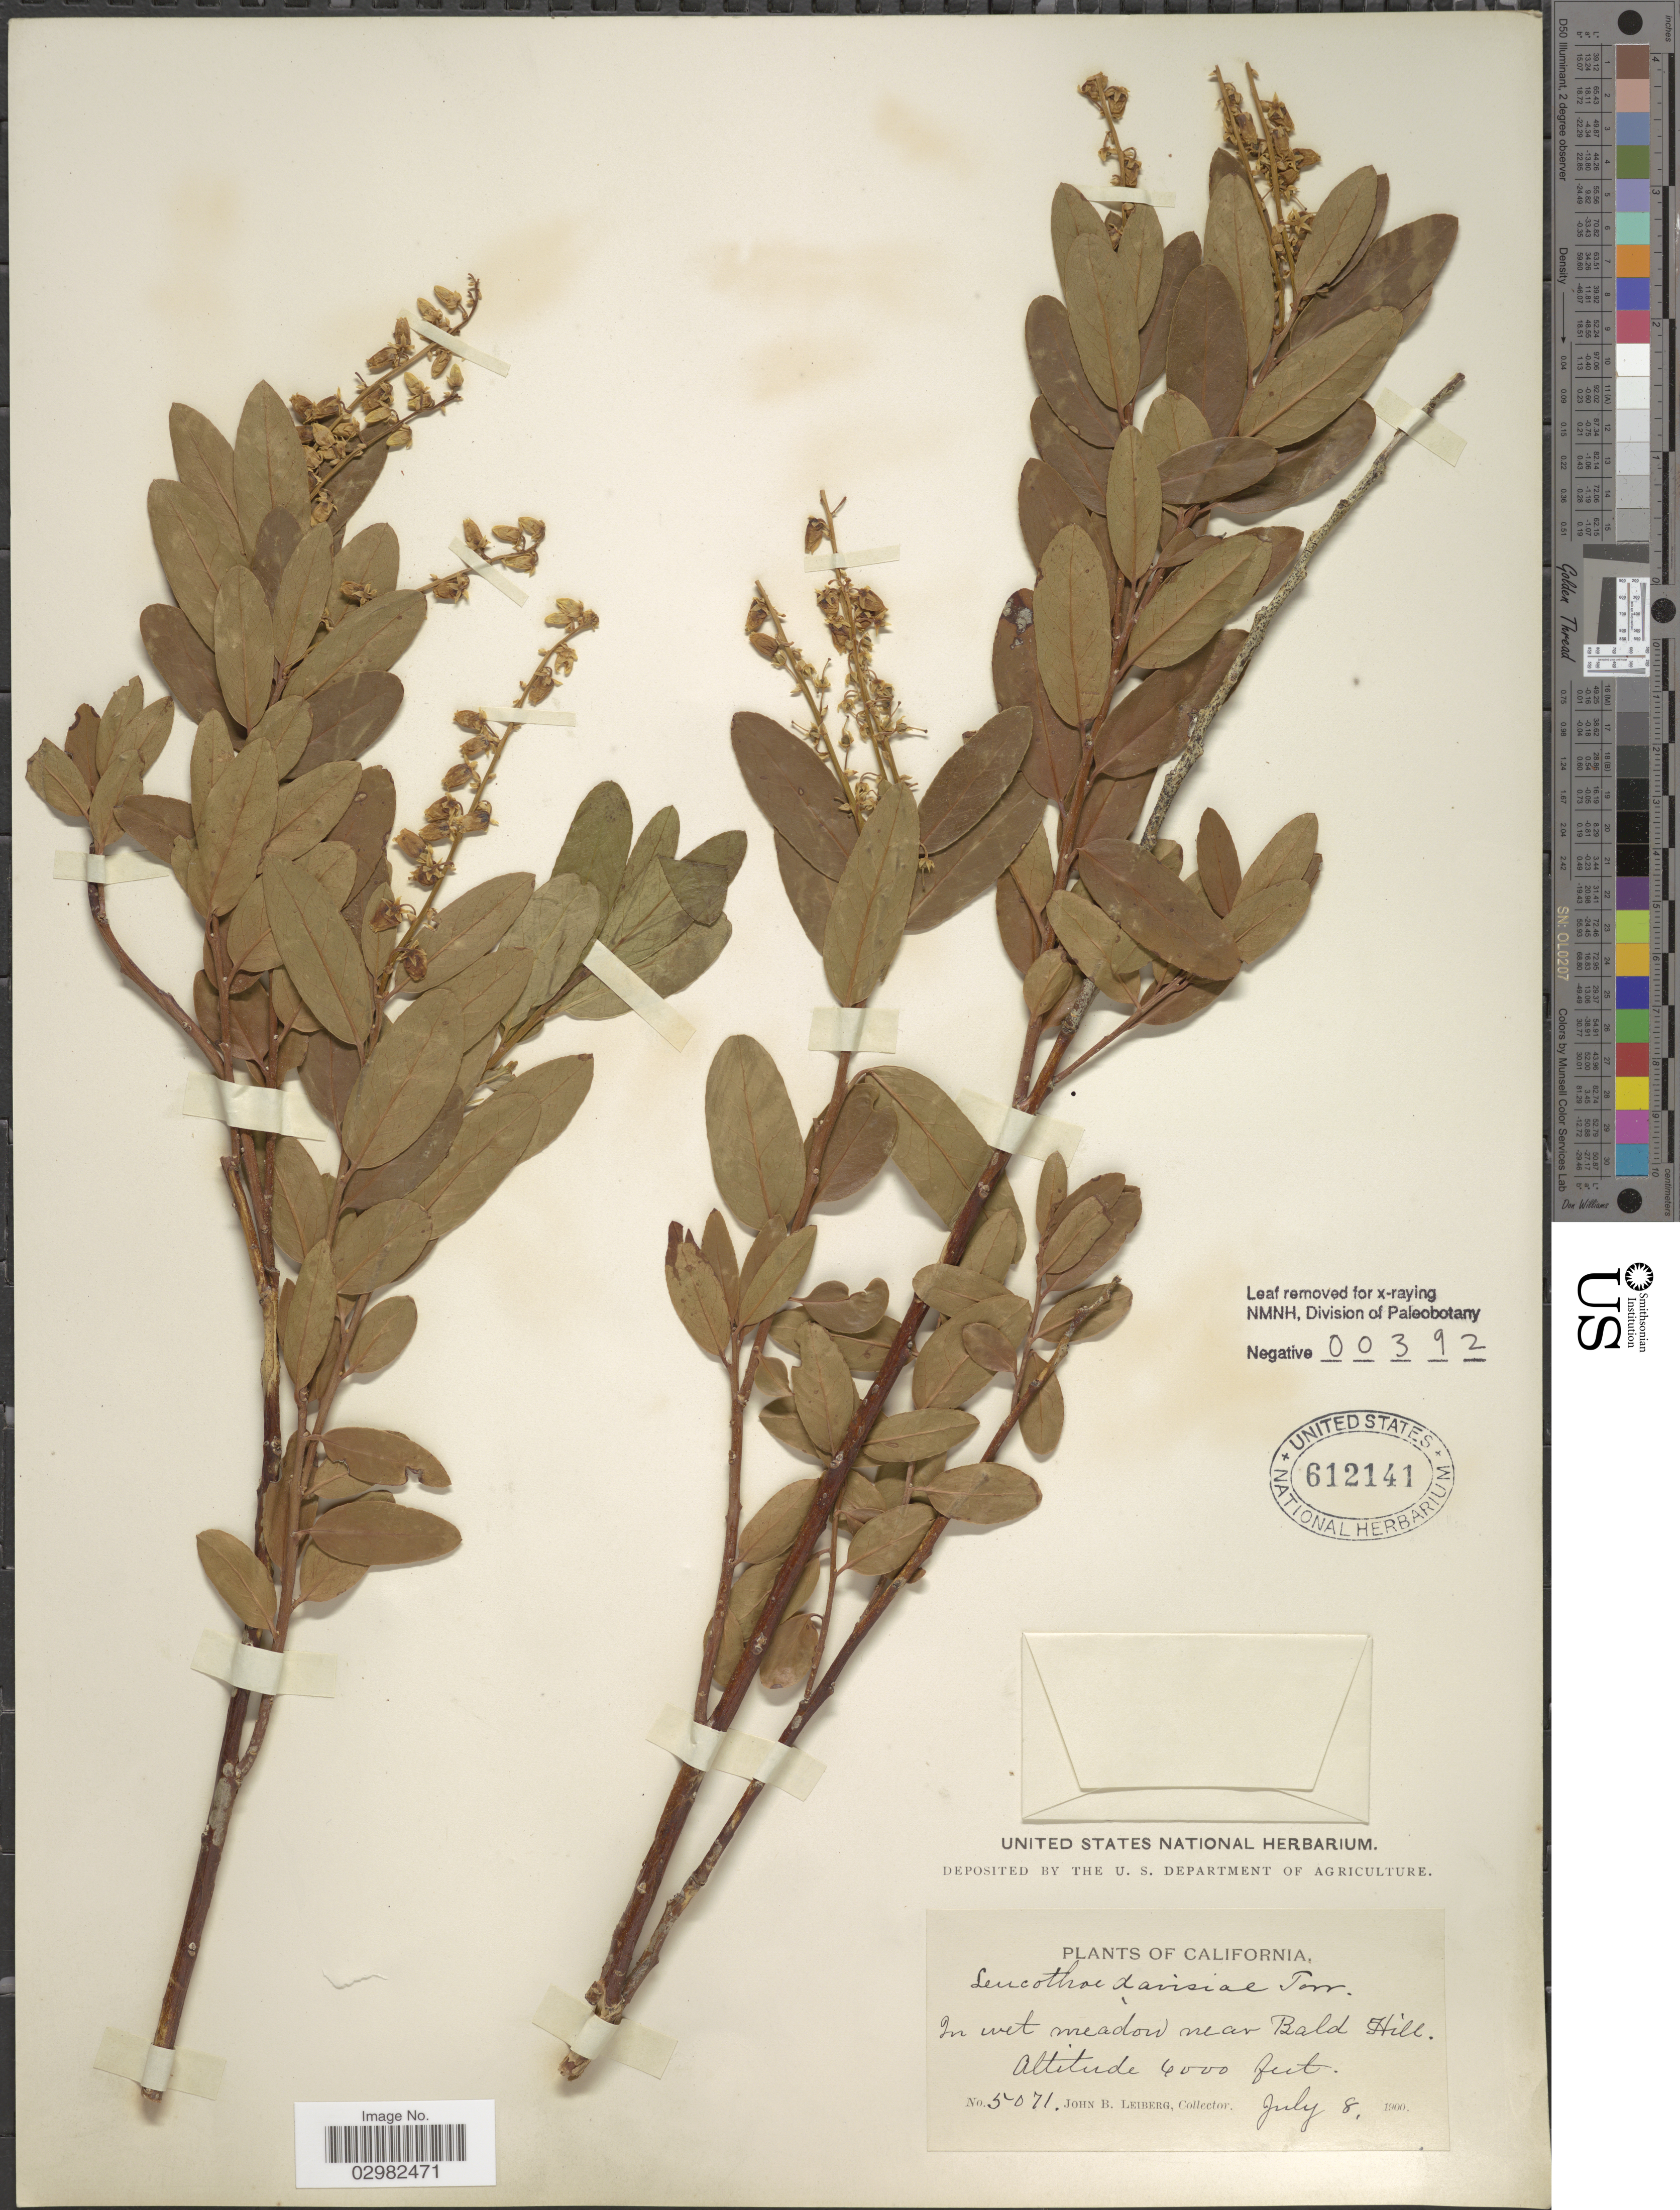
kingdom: Plantae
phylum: Tracheophyta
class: Magnoliopsida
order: Ericales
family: Ericaceae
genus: Leucothoe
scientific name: Leucothoë davisiae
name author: Torr.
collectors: J. B. Leiberg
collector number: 5071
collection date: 1900-07-08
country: United States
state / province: California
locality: In wet meadow near Bald Hill.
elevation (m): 1219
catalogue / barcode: US 612141